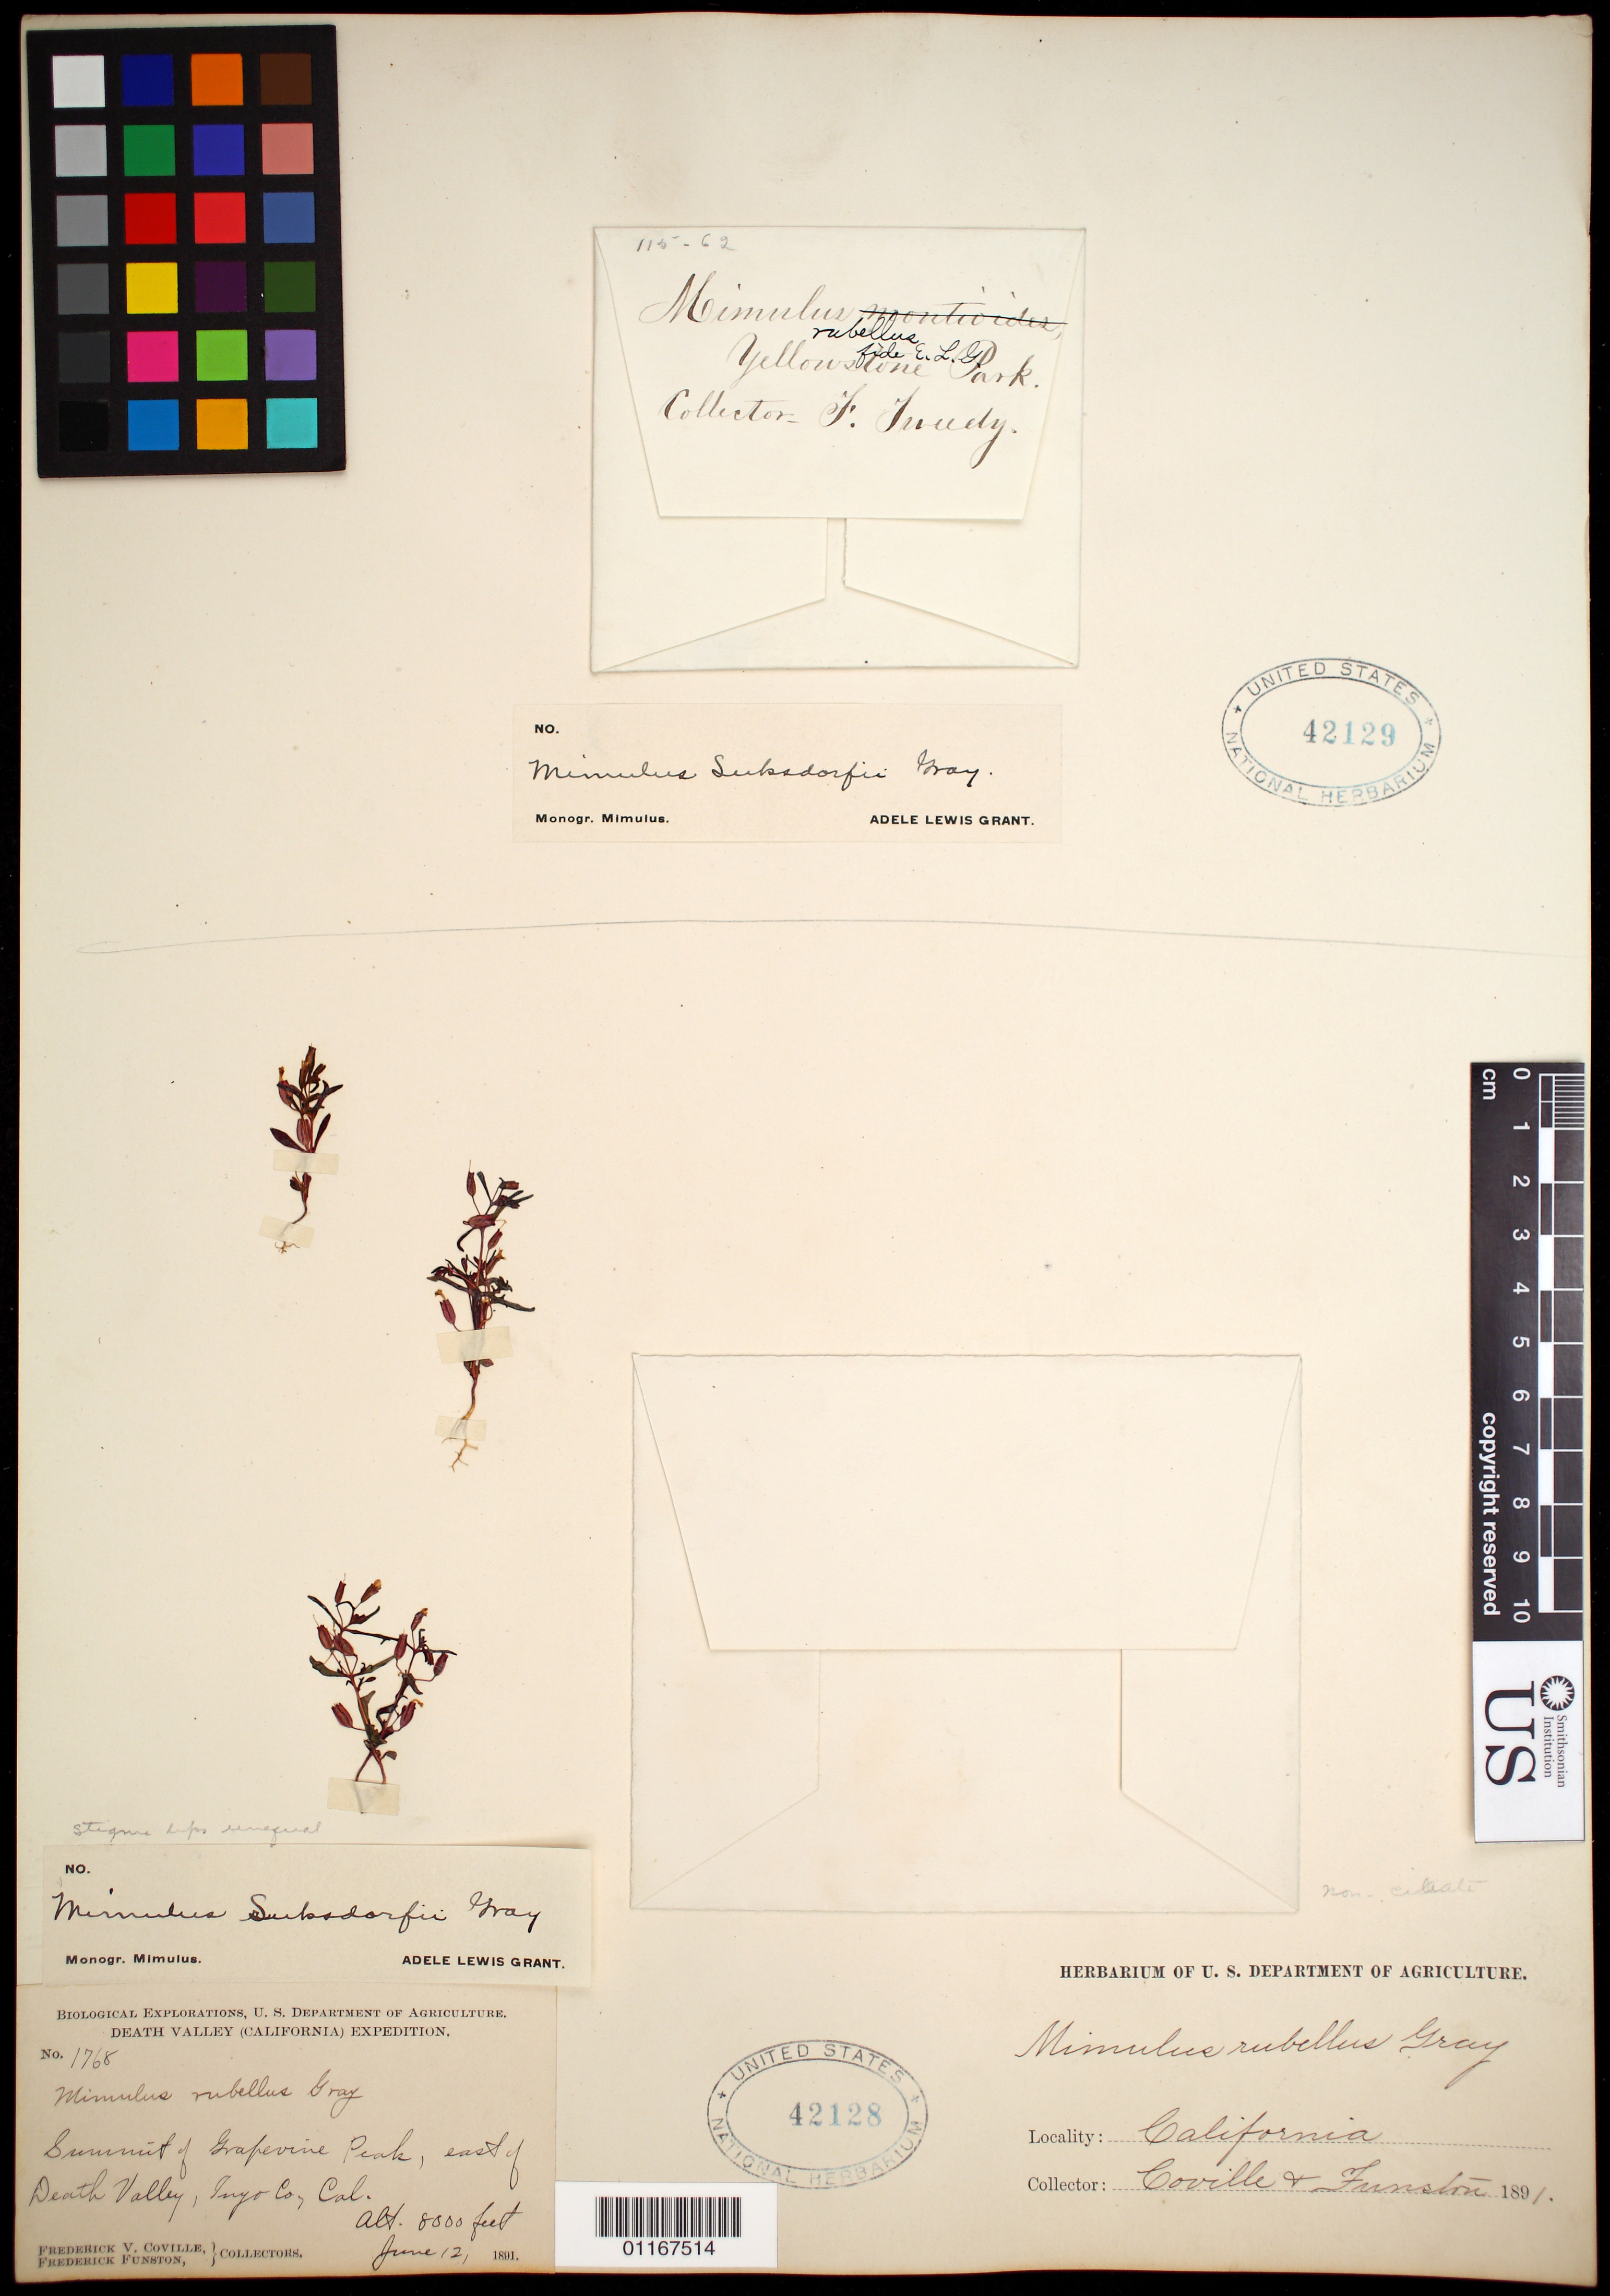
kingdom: Plantae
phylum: Tracheophyta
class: Magnoliopsida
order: Lamiales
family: Phrymaceae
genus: Mimulus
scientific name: Mimulus suksdorfii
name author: A. Gray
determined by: Grant, A. L.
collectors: F. Tweedy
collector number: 115-62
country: United States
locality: Yellowstone Park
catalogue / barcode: US 42129